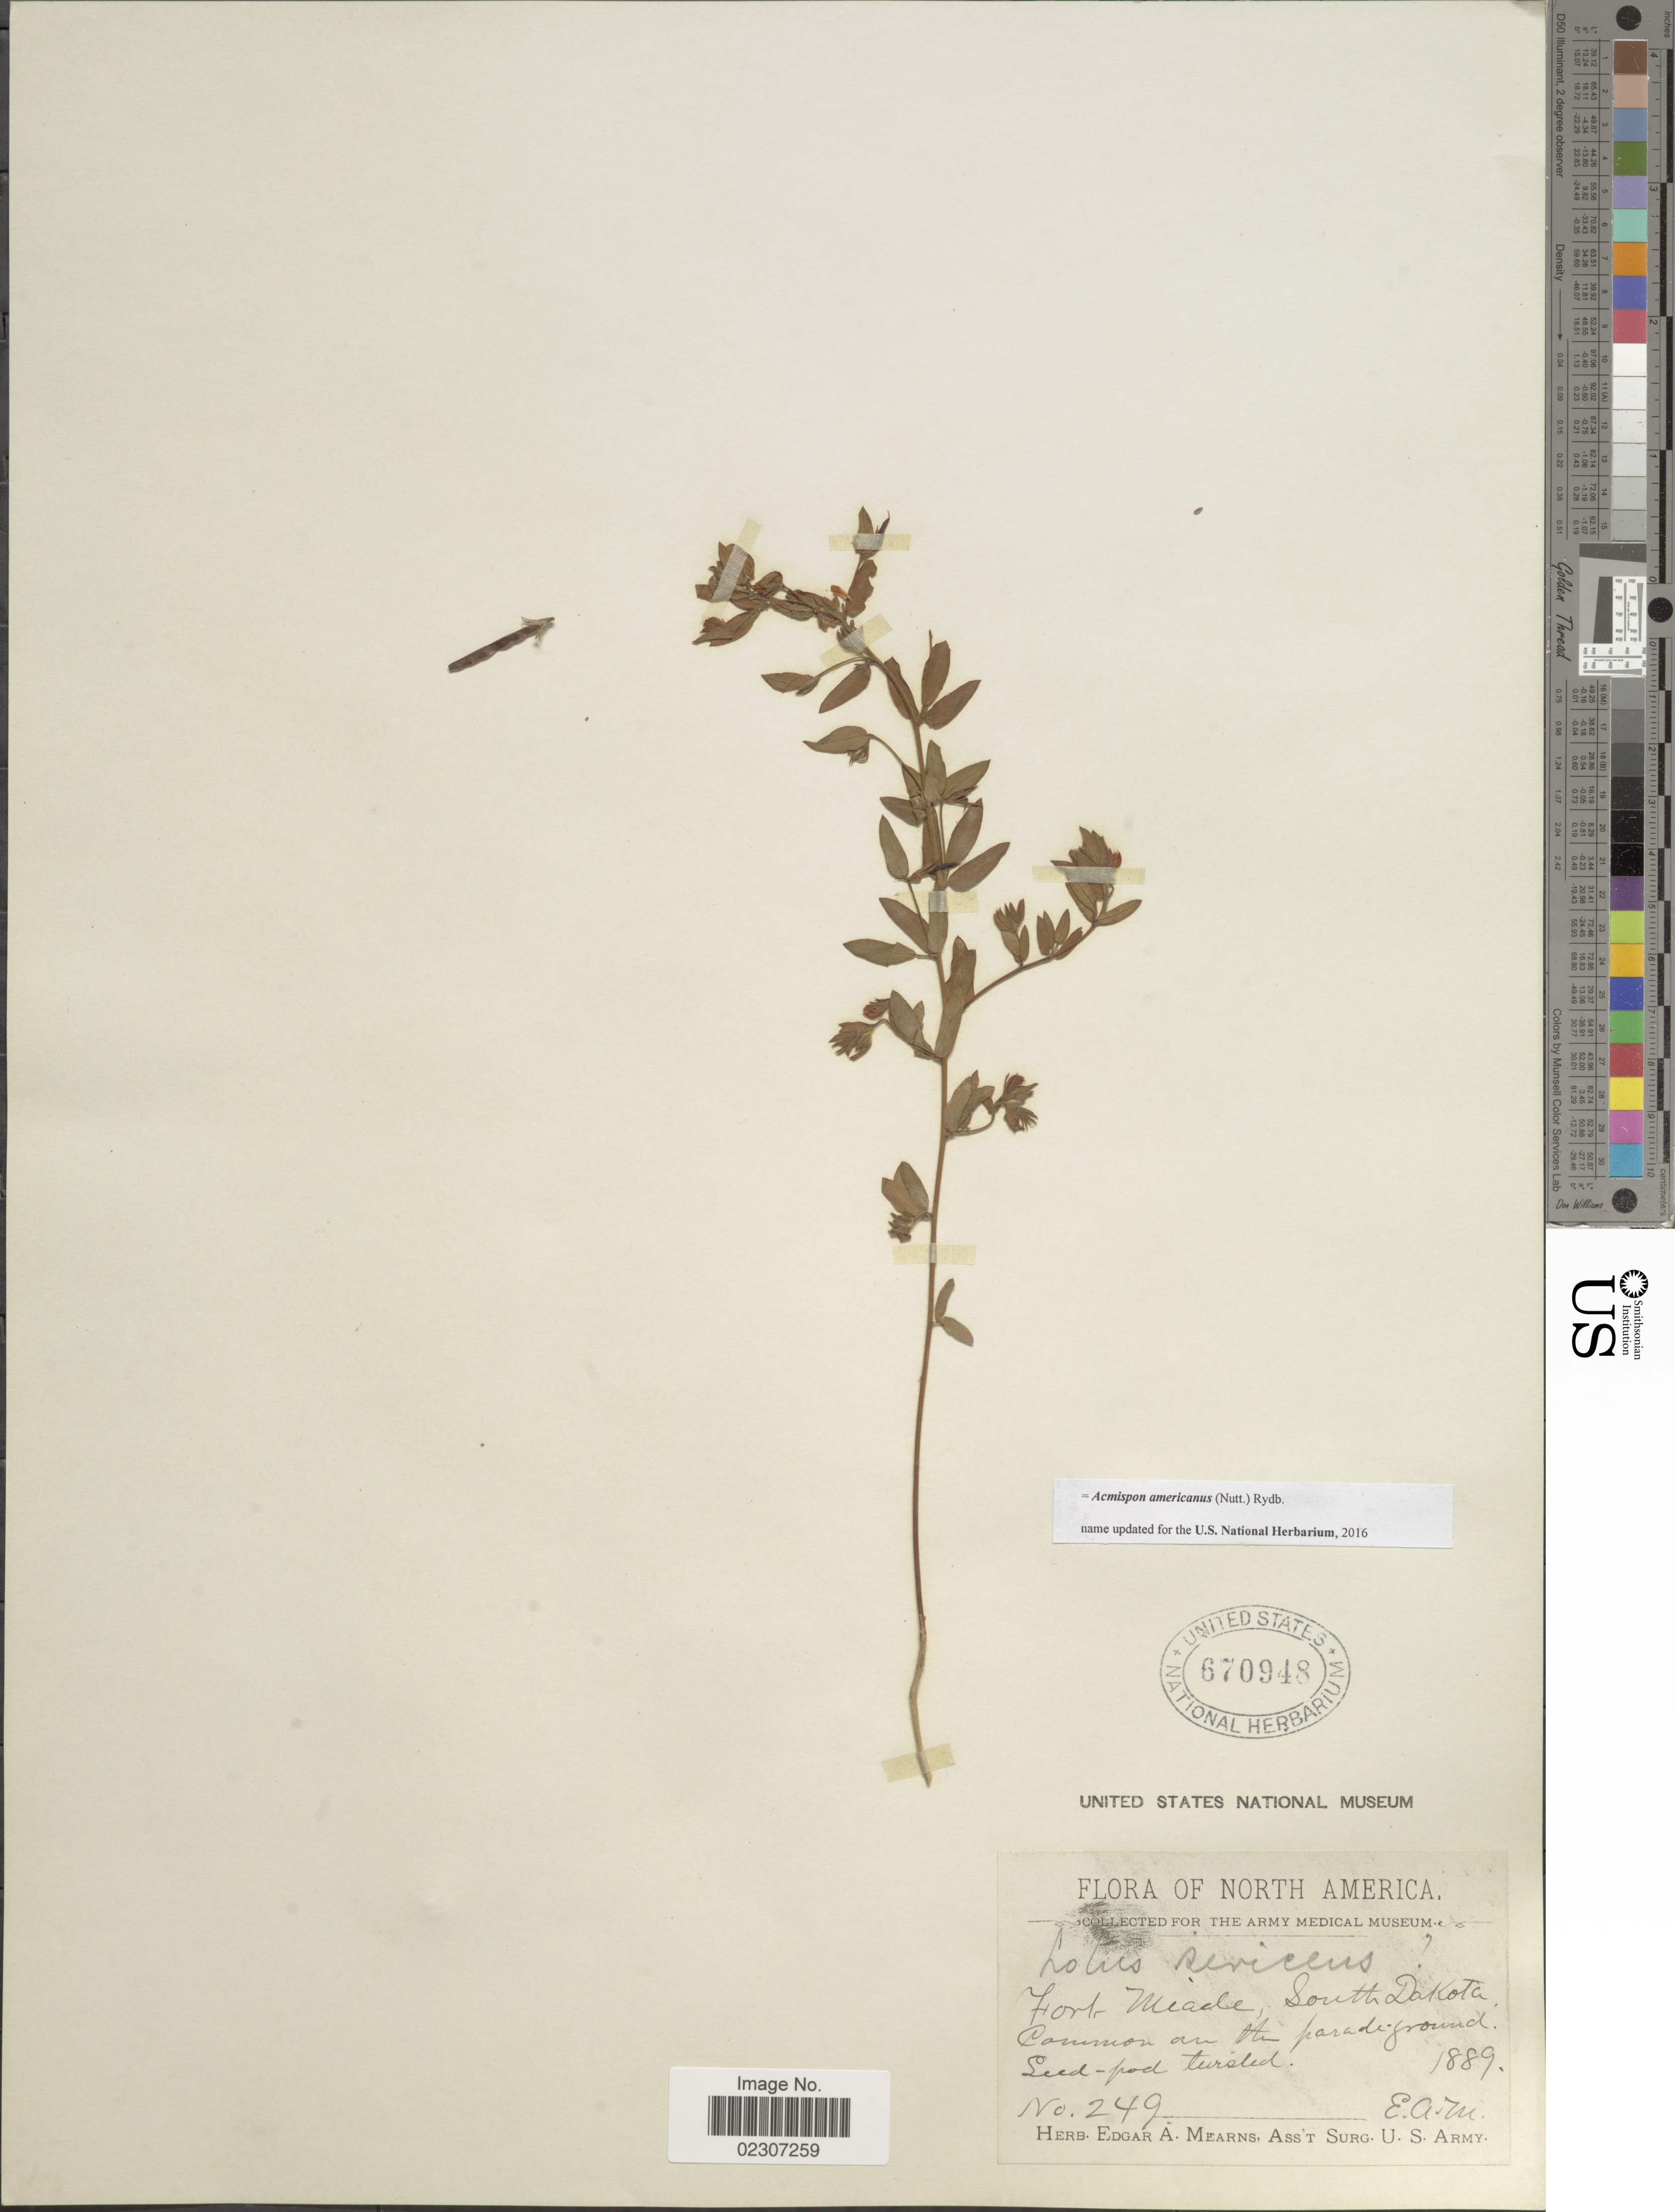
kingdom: Plantae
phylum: Tracheophyta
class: Magnoliopsida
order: Fabales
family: Fabaceae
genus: Acmispon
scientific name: Acmispon americanus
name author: (Nutt.) Rydb.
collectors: E. A. Mearns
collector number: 249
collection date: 1889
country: United States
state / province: South Dakota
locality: Fort Meade, South Dakota,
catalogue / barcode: US 670948